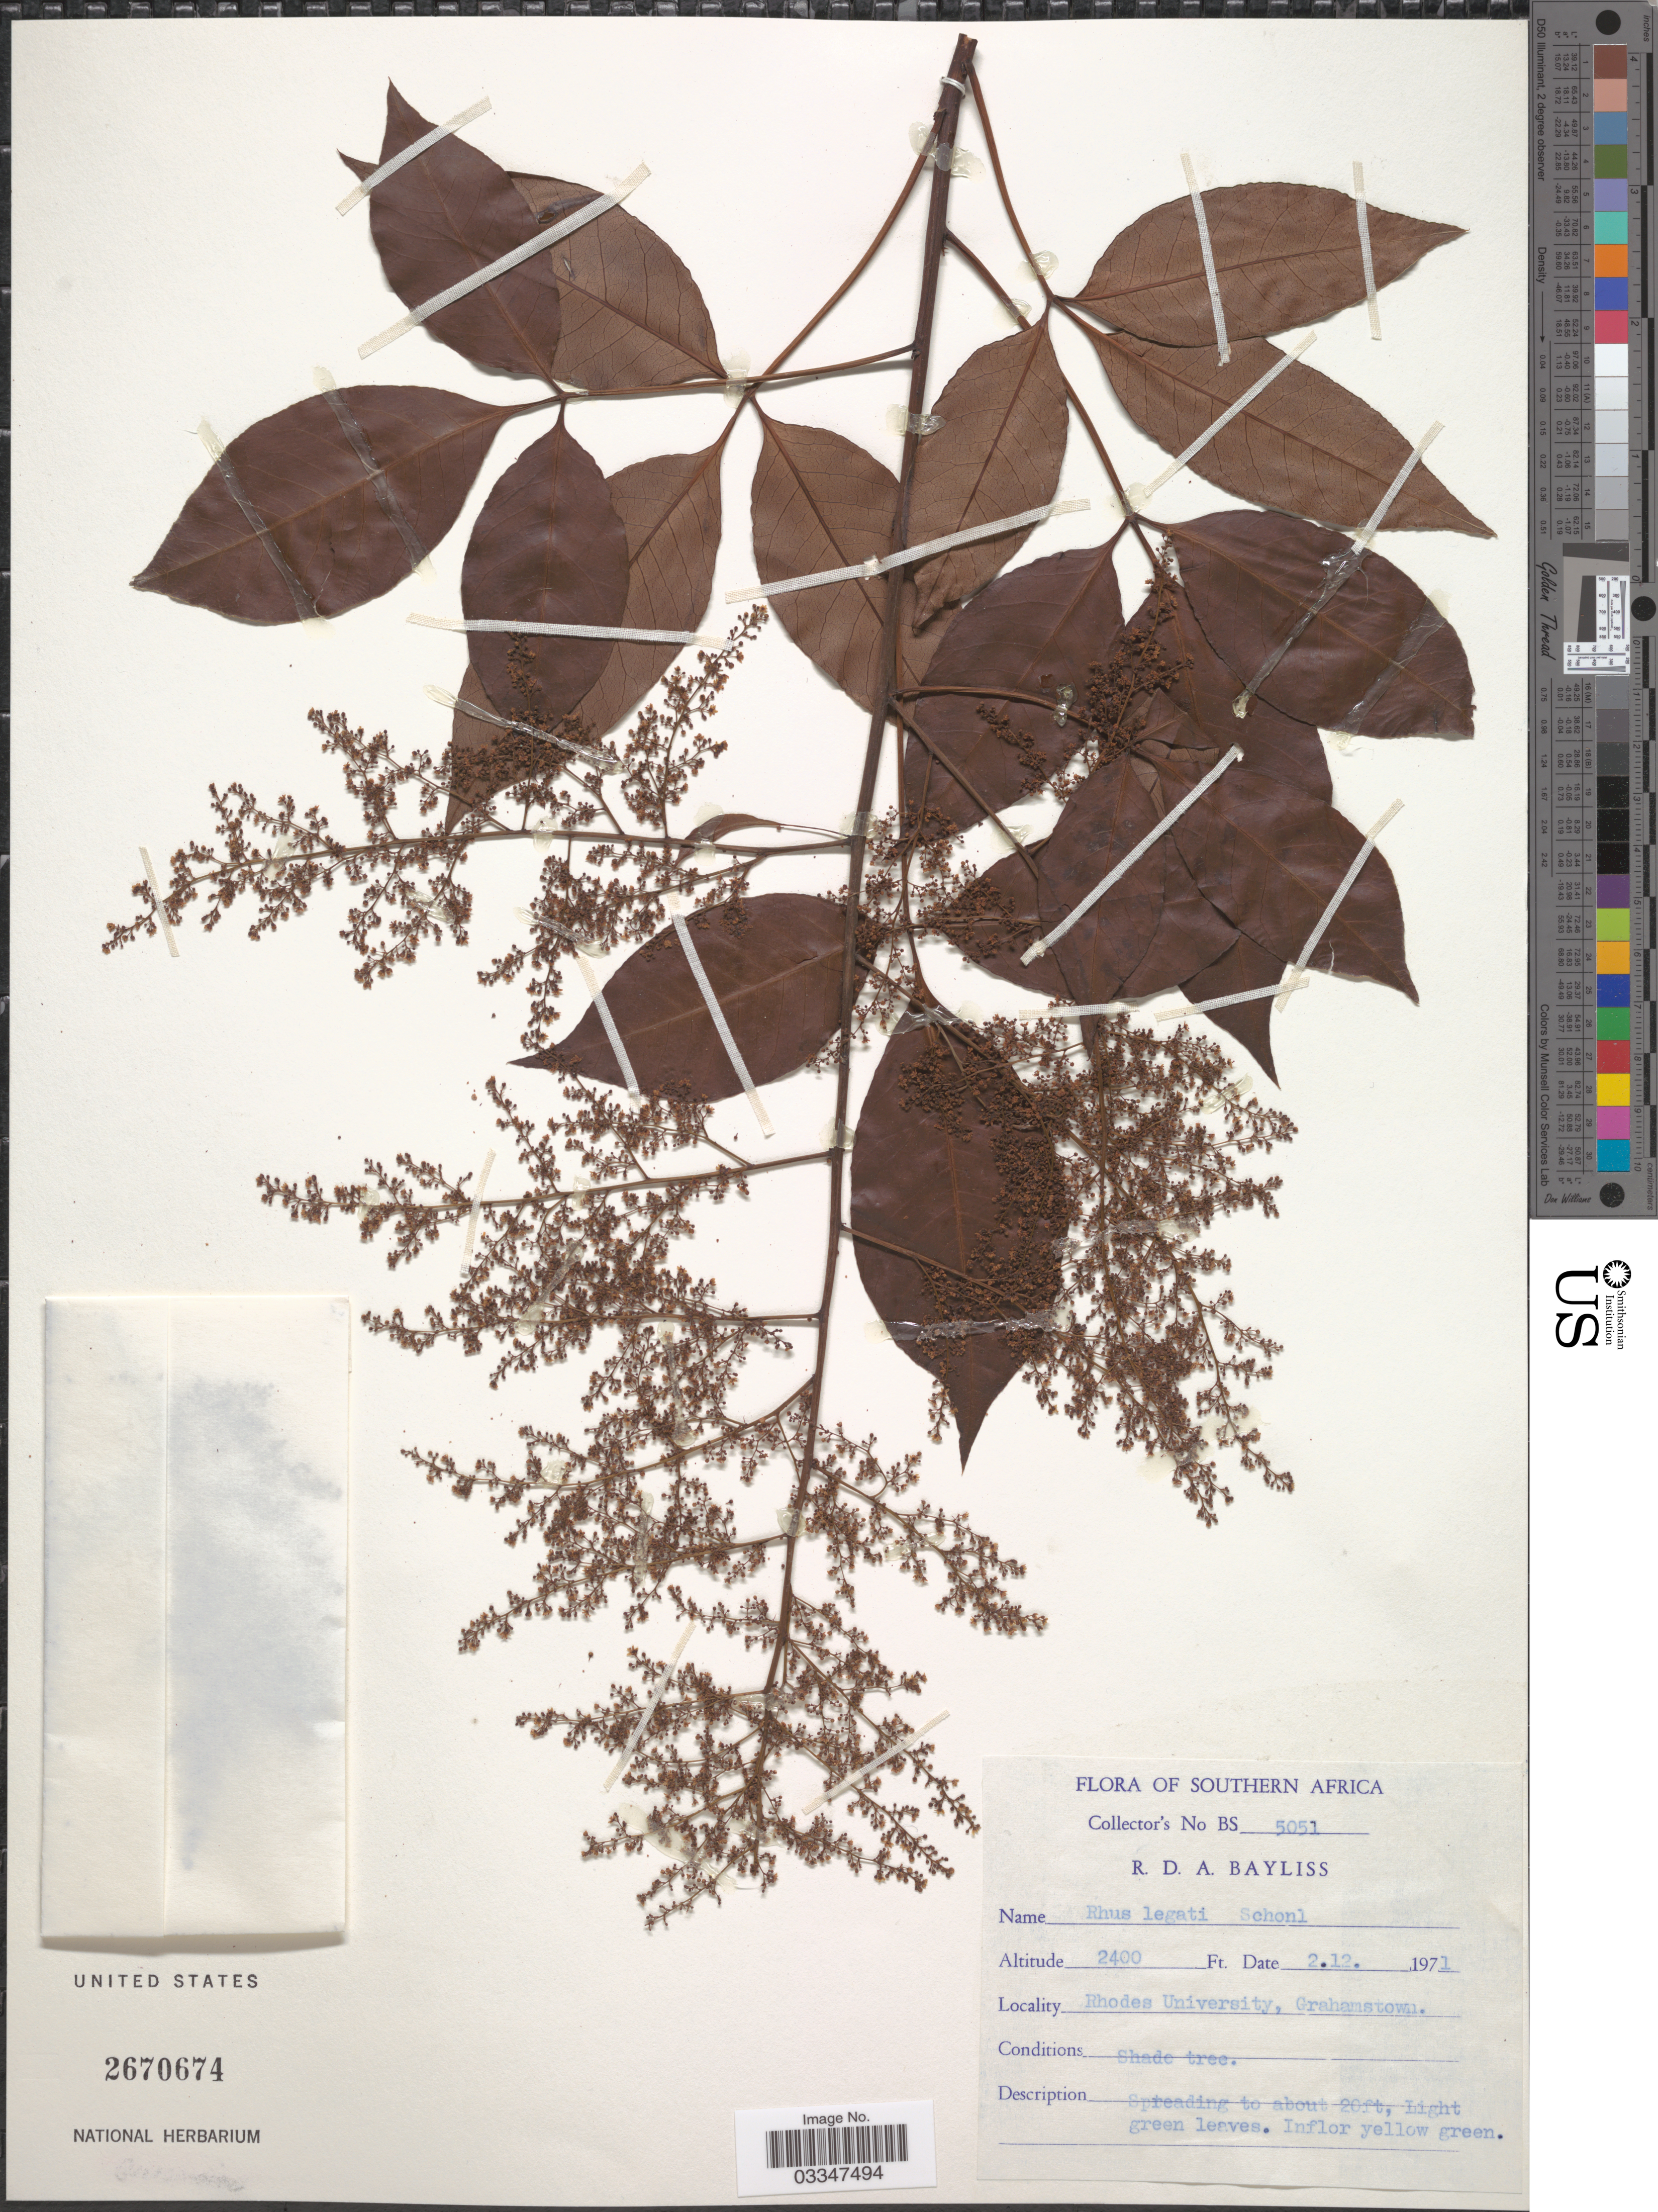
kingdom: Plantae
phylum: Tracheophyta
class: Magnoliopsida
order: Sapindales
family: Anacardiaceae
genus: Rhus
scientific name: Rhus legatii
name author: Schönland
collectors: R. Bayliss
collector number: BS 5051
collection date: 1971-12-02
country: South Africa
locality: Southern Africa. Rhodes University, Grahamstown.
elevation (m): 732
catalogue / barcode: US 2670674